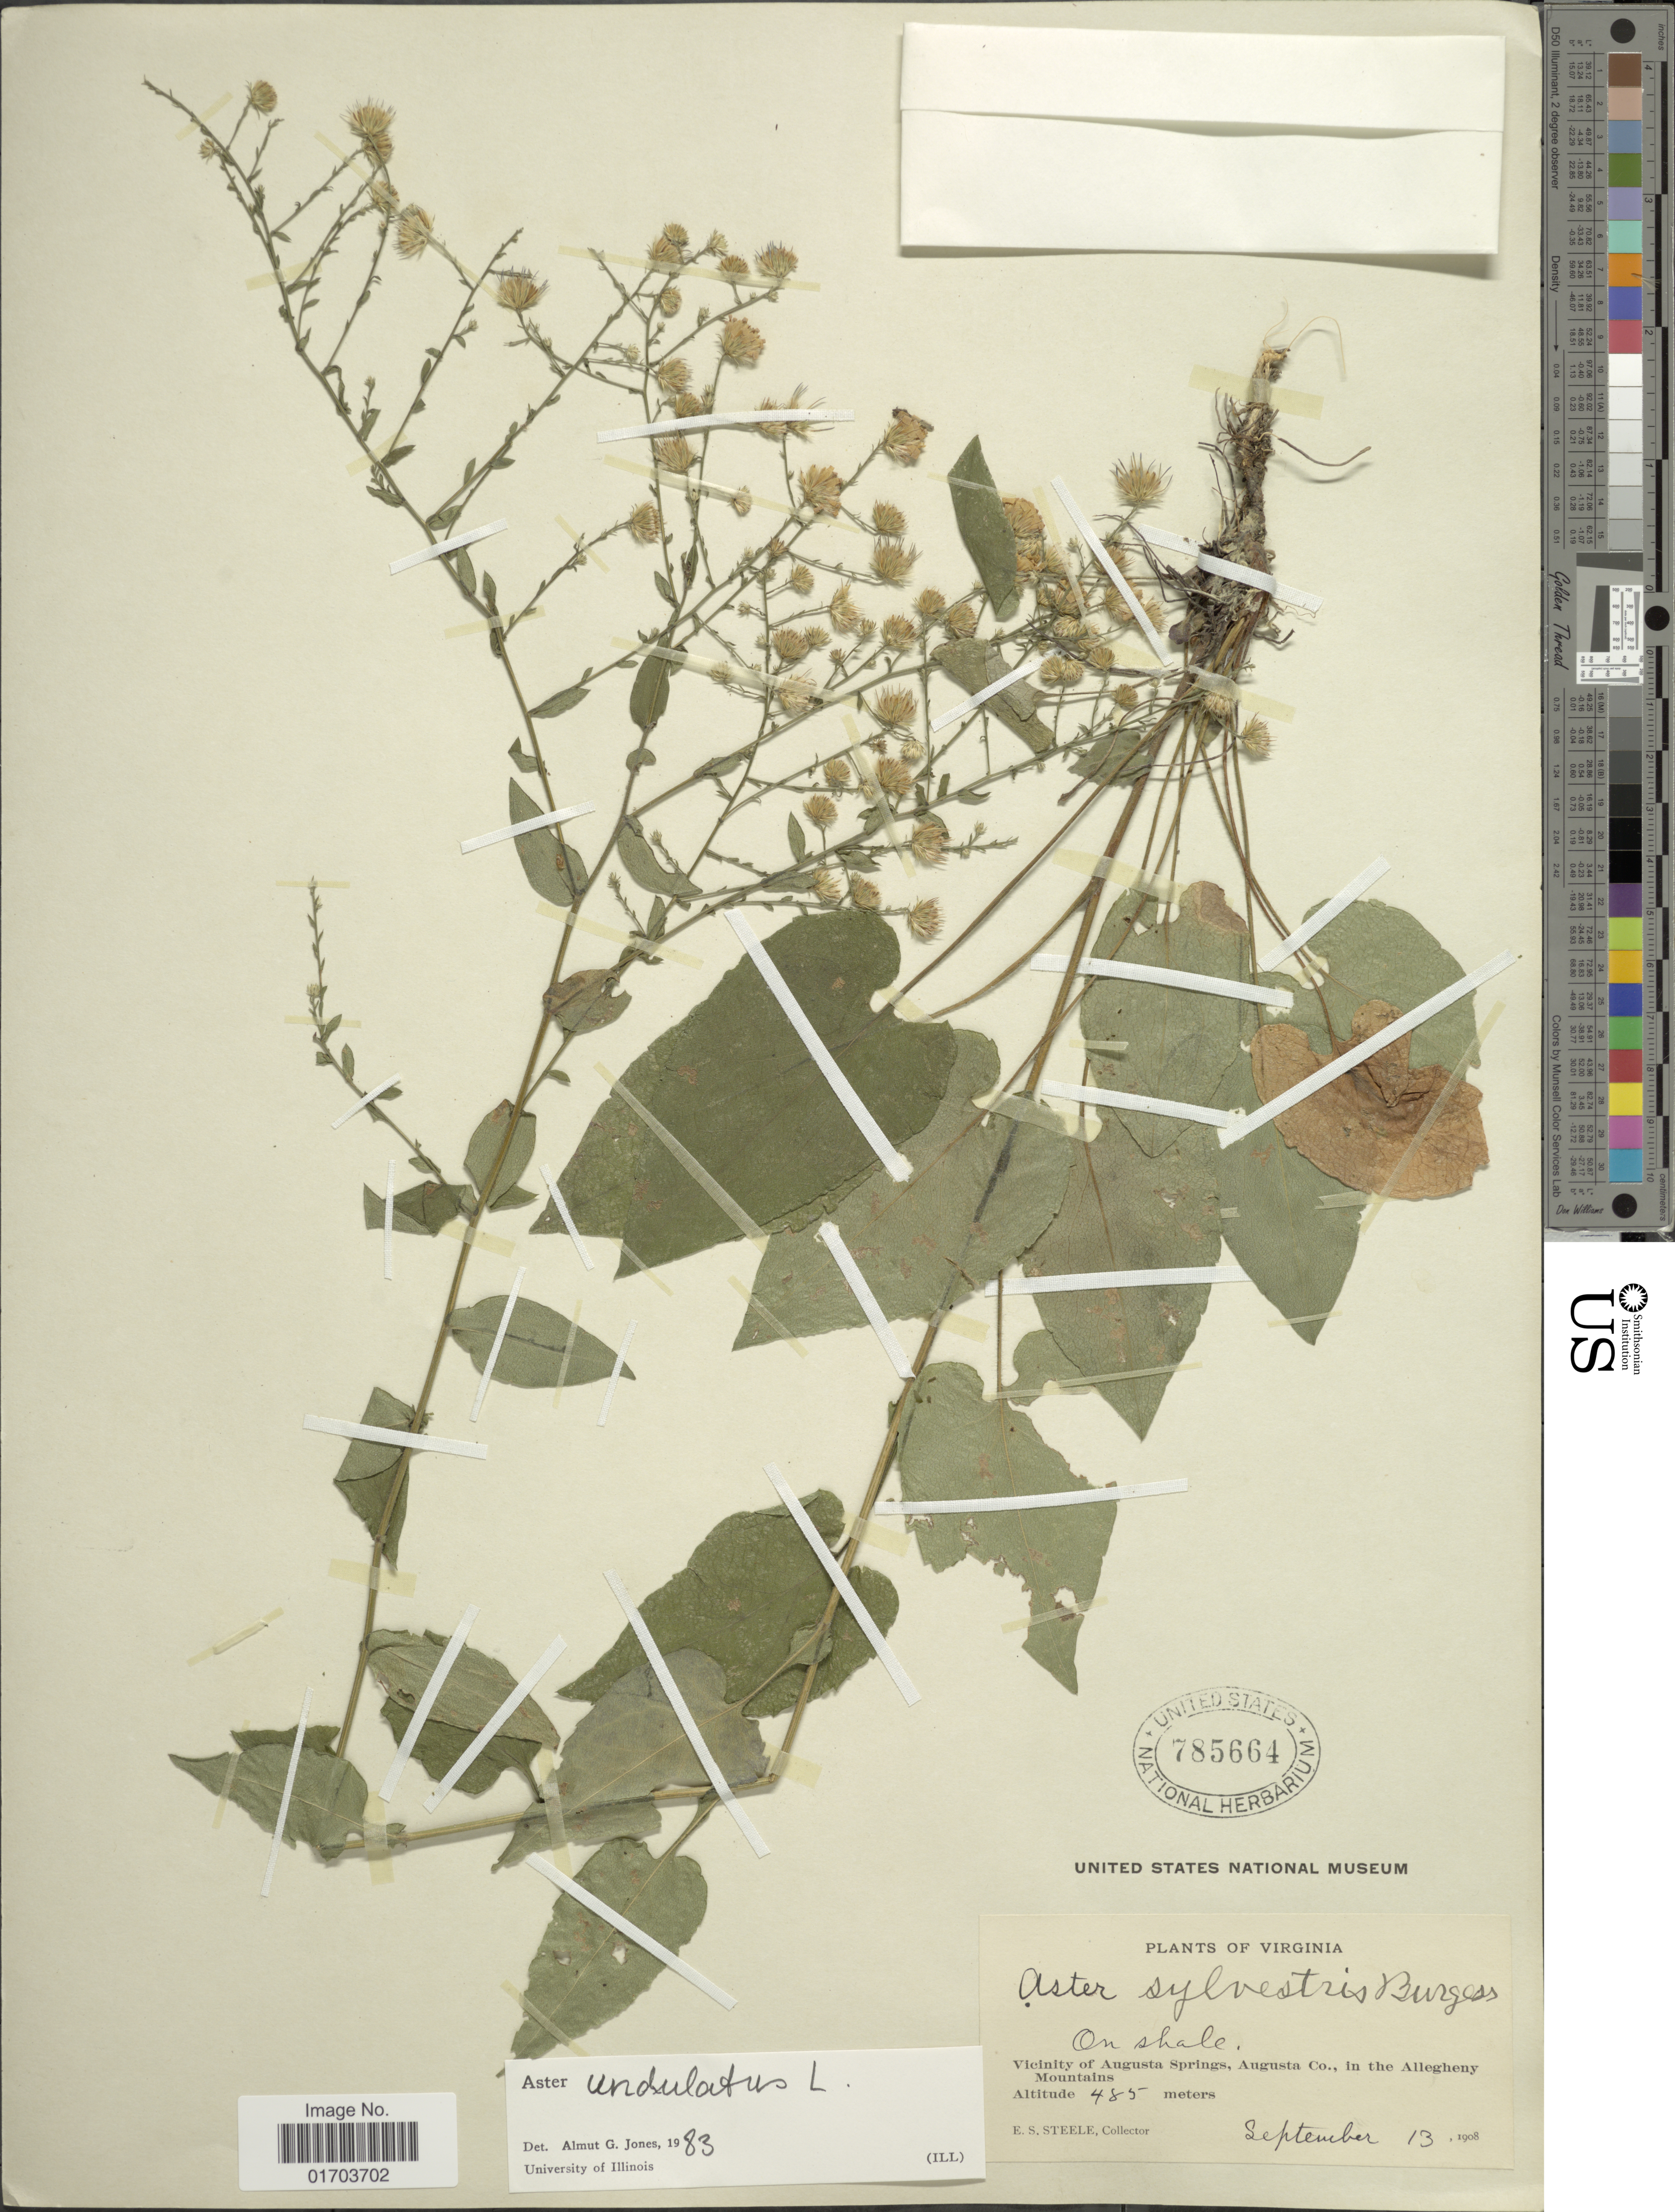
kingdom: Plantae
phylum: Tracheophyta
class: Magnoliopsida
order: Asterales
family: Asteraceae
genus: Symphyotrichum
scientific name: Symphyotrichum undulatum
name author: (L.) G.L. Nesom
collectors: E. Steele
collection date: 1908-09-13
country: United States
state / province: Virginia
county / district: Augusta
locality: Virginia. On shale. Vicinity of Augusta Springs, Augusta Co. in the Allegheny Mountains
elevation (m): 485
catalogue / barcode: US 785664